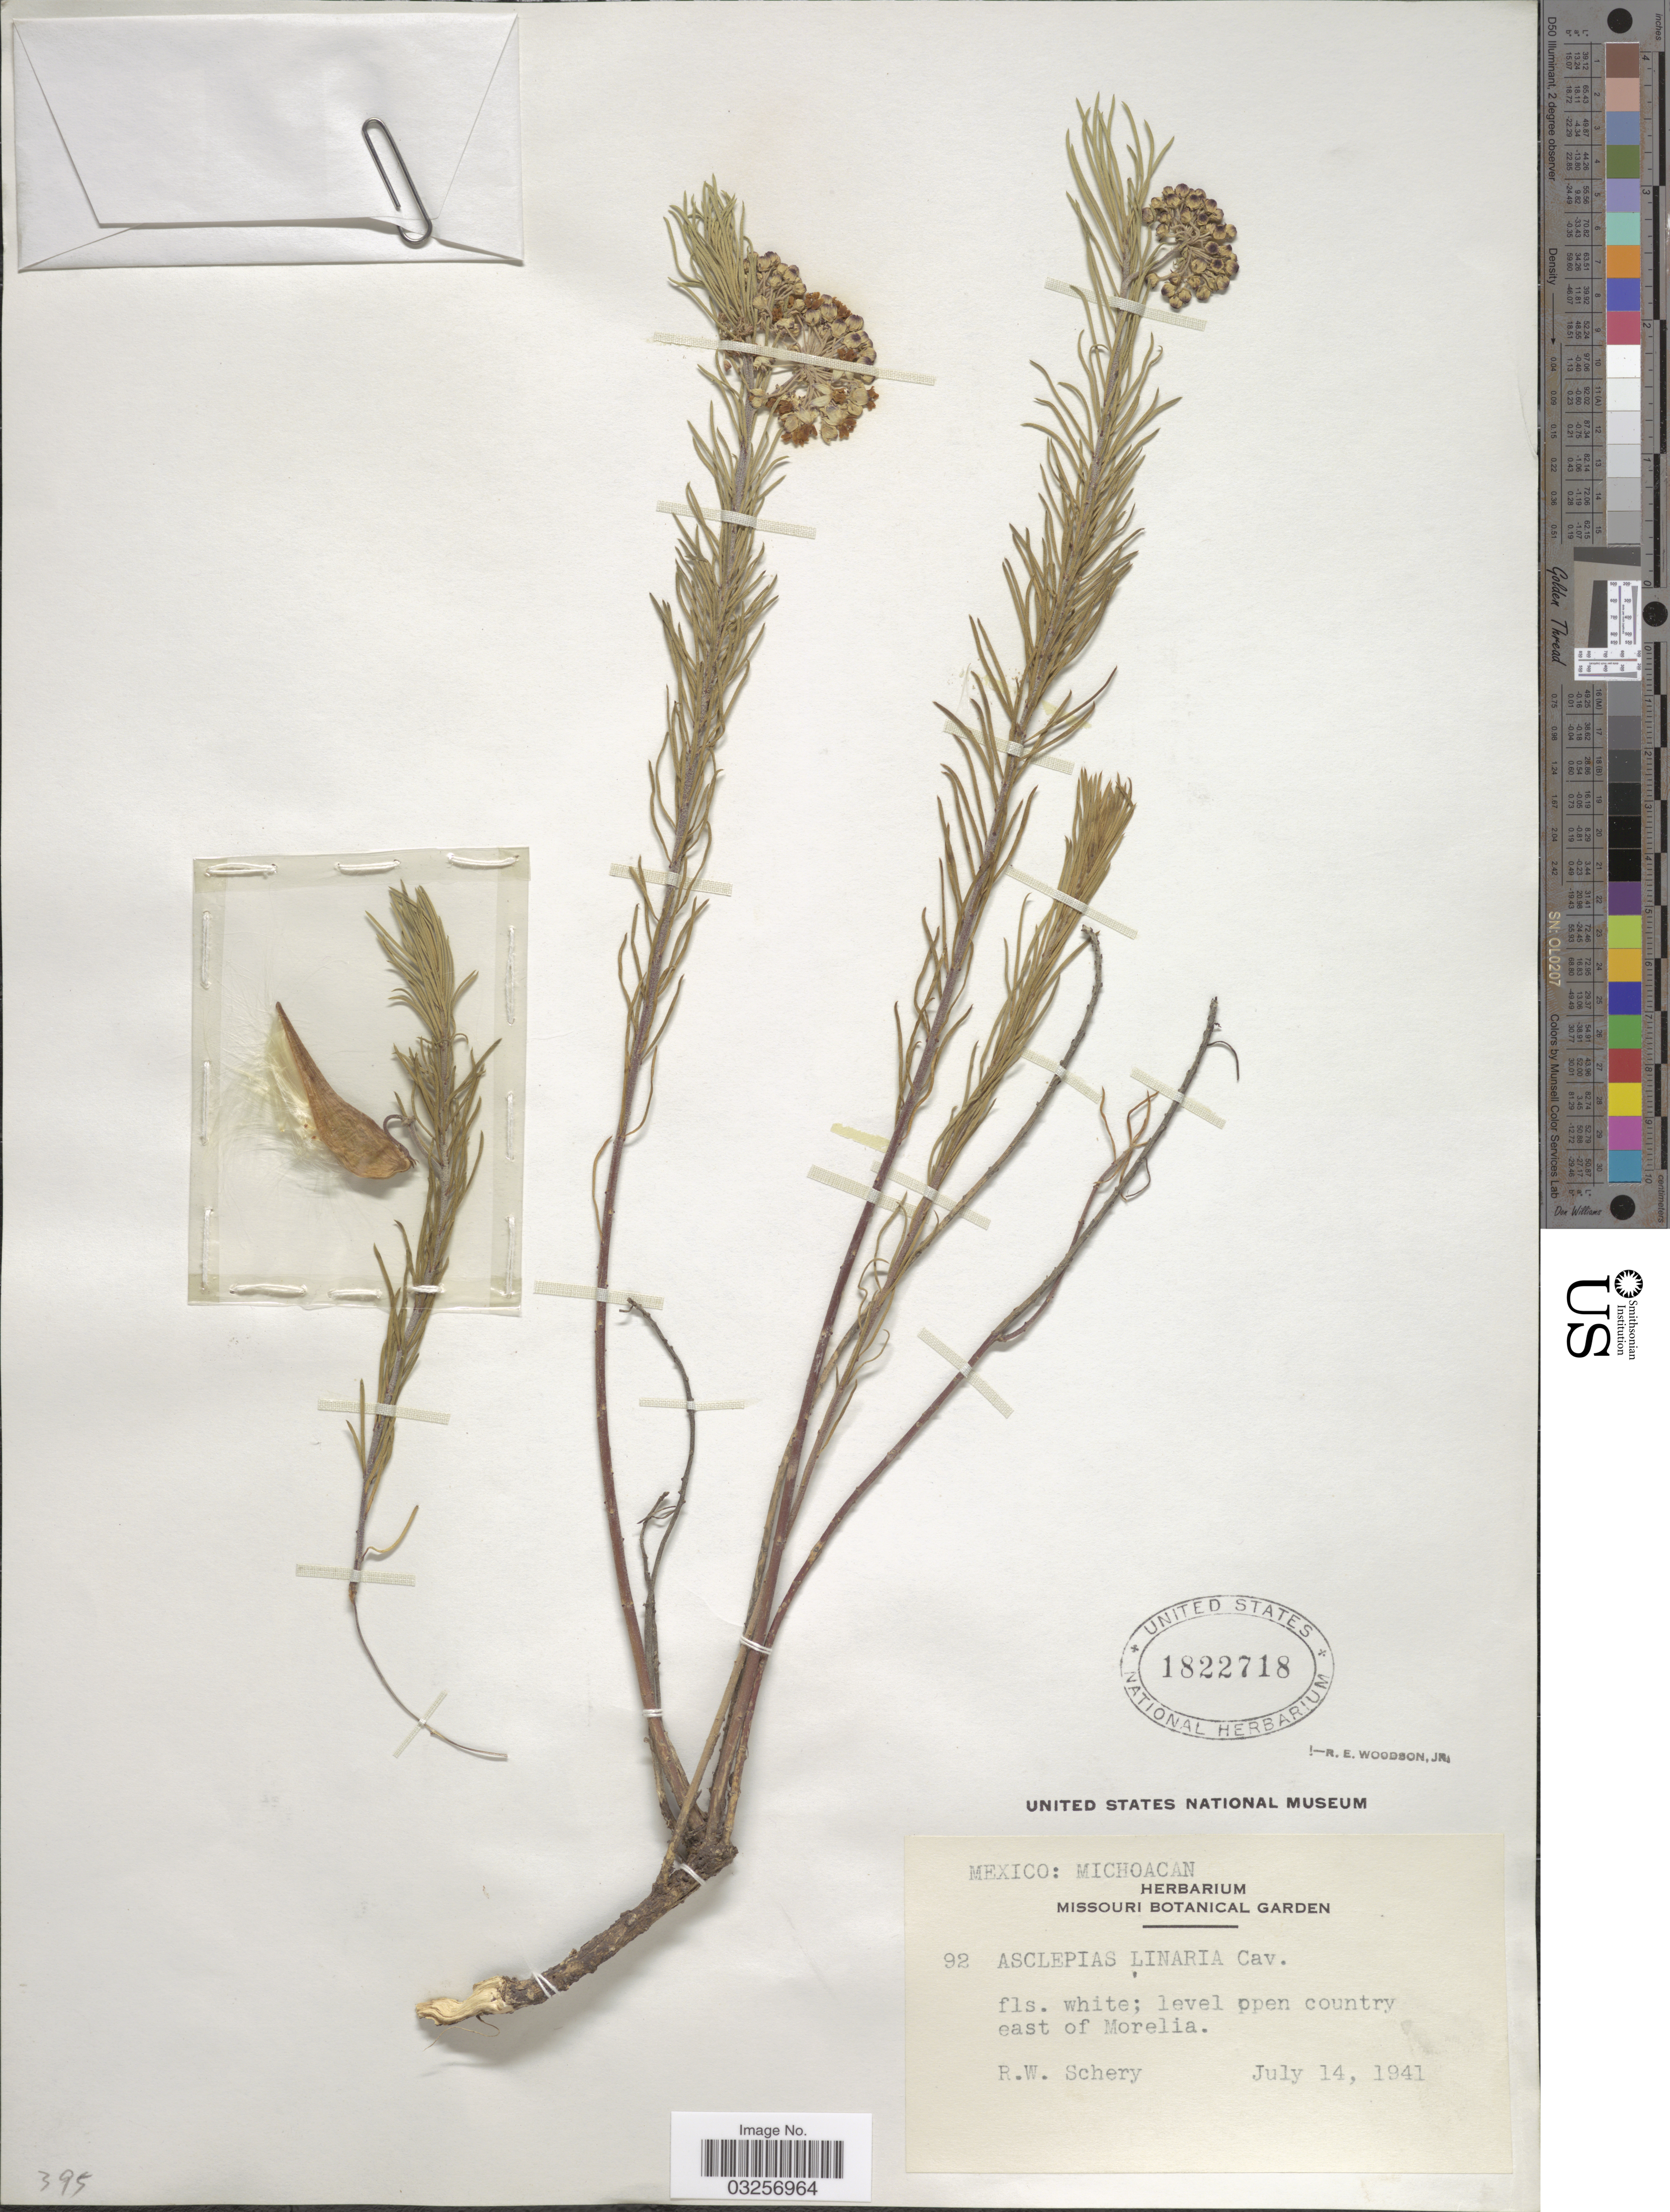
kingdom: Plantae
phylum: Tracheophyta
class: Magnoliopsida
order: Gentianales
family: Apocynaceae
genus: Asclepias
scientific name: Asclepias linaria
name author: Cav.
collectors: R. W. Schery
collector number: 92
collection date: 1941-07-14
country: Mexico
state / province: Michoacán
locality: Level open country east of Morelia.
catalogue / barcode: US 1822718